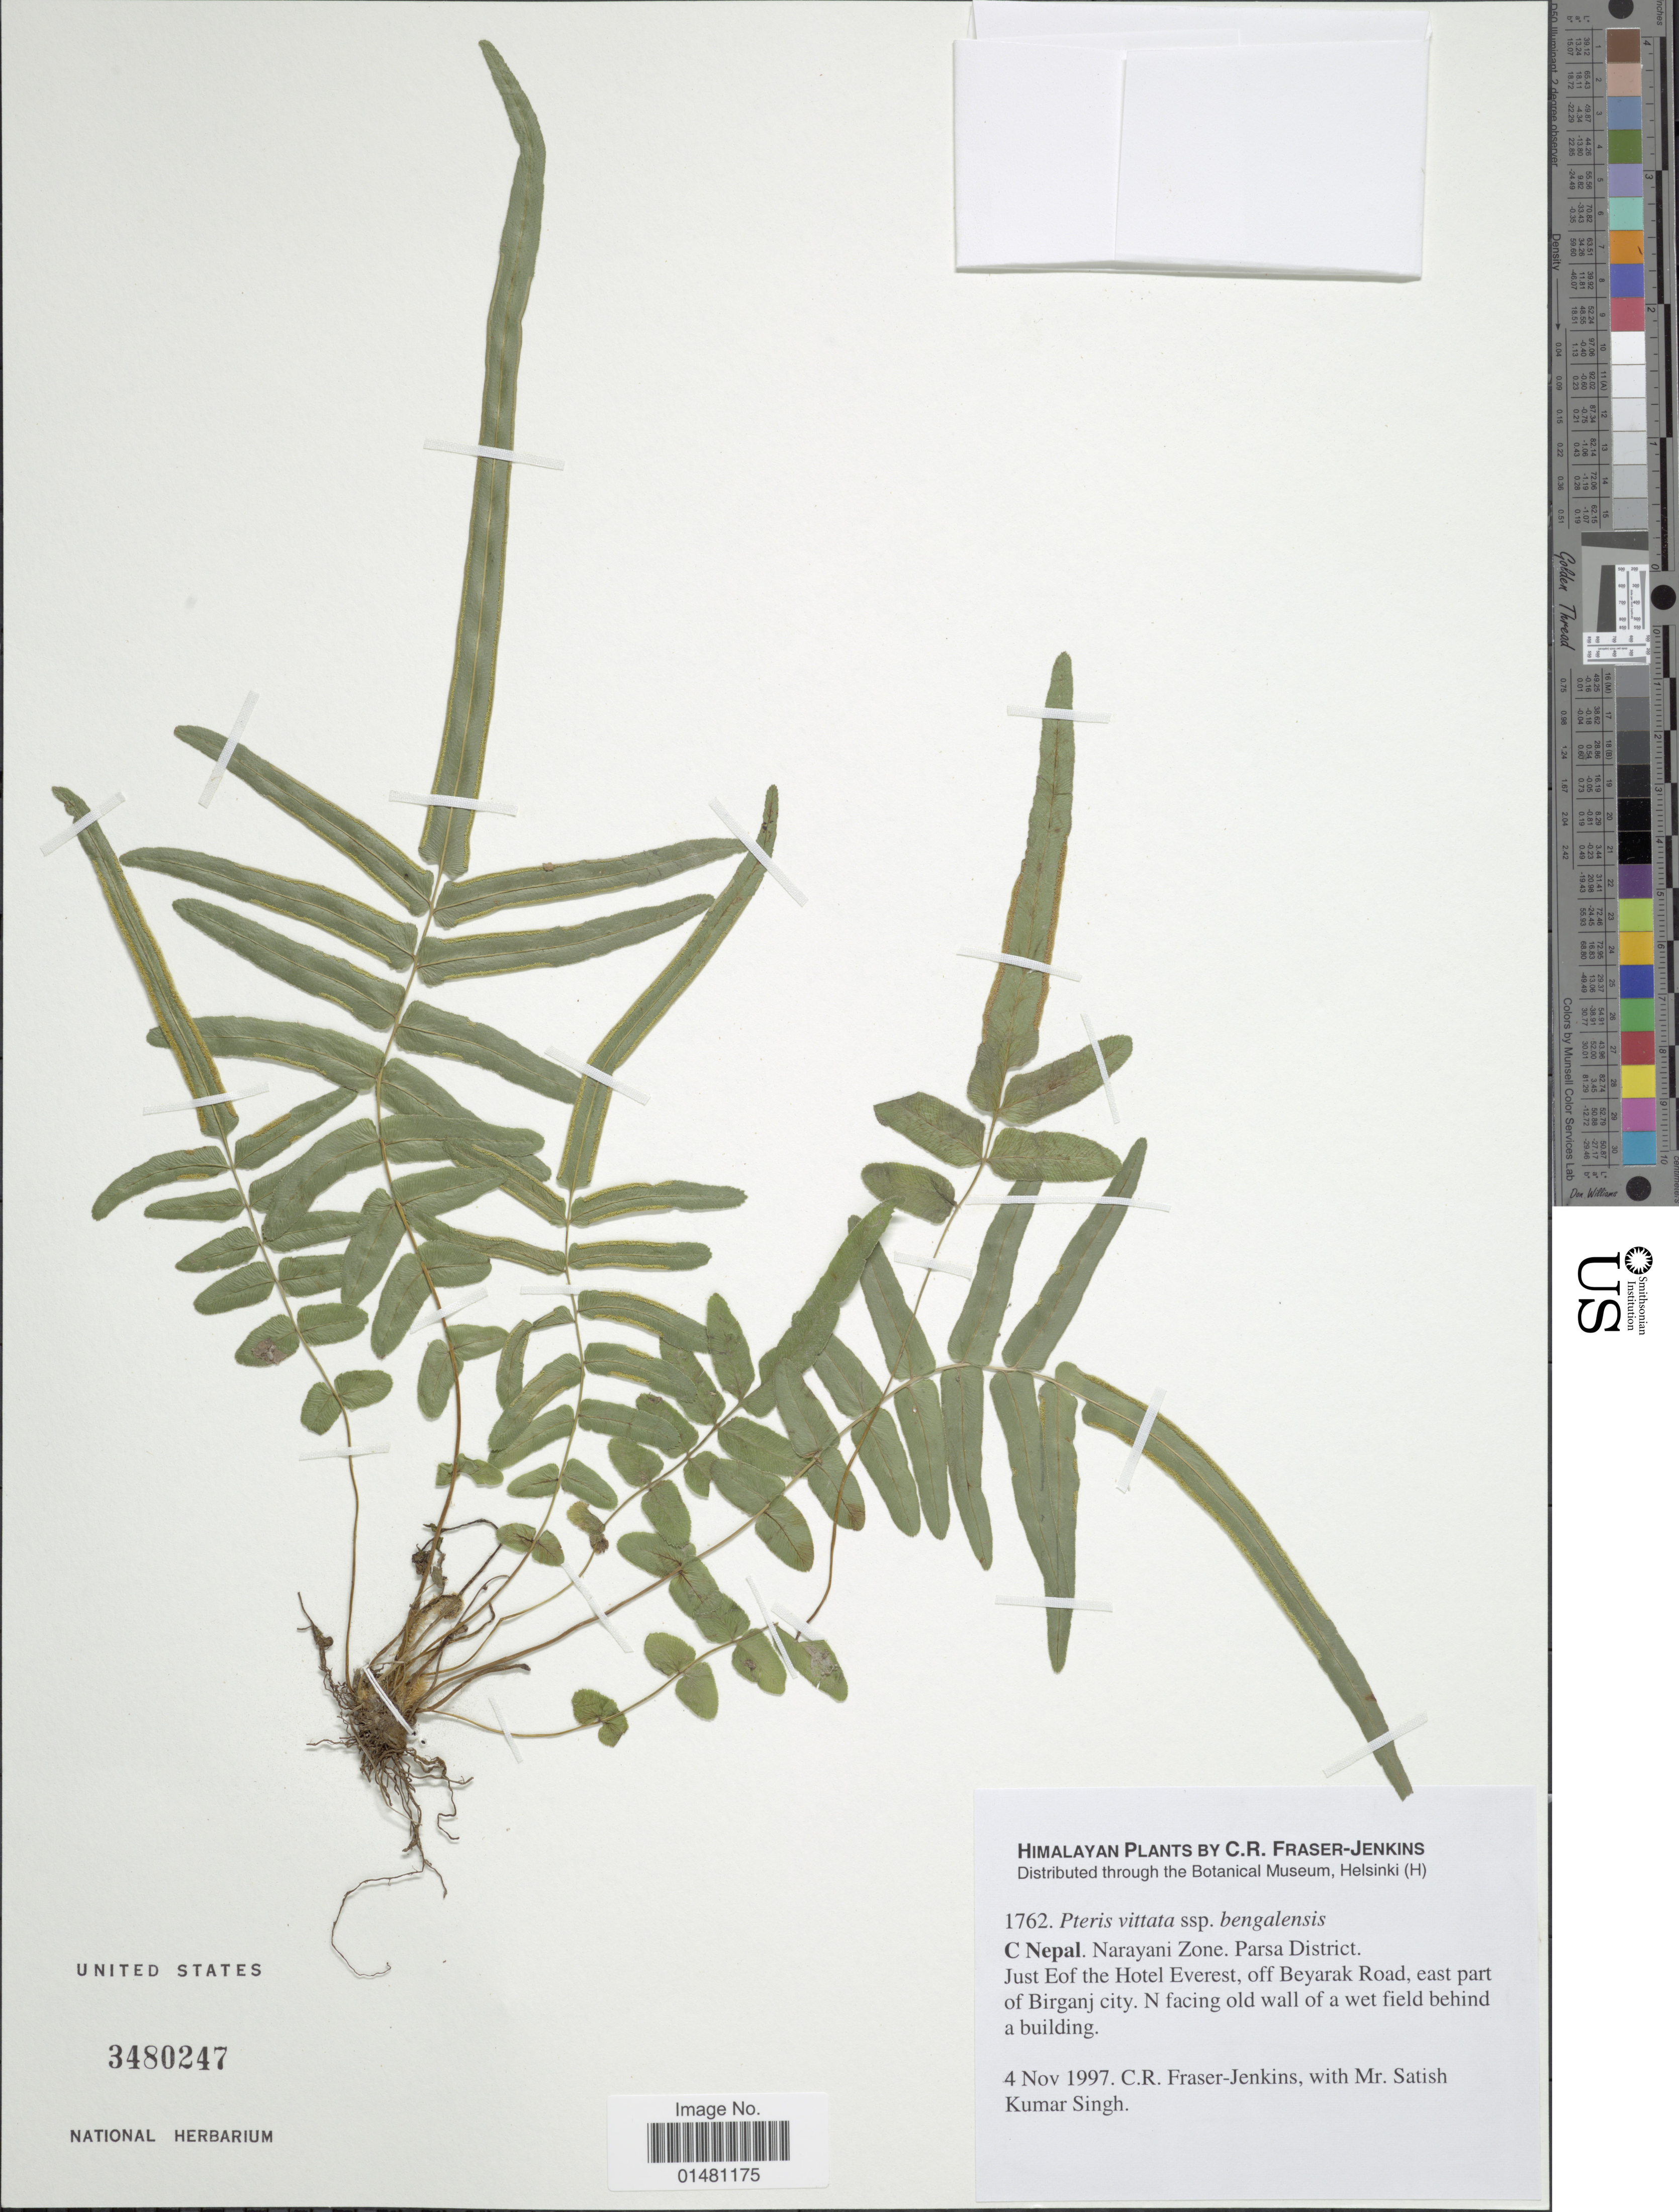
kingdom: Plantae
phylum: Tracheophyta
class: Polypodiopsida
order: Polypodiales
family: Pteridaceae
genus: Pteris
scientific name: Pteris subquinata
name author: (Wall. ex Bedd.) J. Agardh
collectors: C. R. Fraser-Jenkins & S. Singh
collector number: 1762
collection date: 1997-11-04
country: Nepal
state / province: Narayani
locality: Himalayan, C Nepal. Narayani Zone. Parsa District. Just E of the Hotel Everest, off Beyarak Road, east part of Birganj city. N facing old wall of wet field behind a building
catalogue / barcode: US 3480247